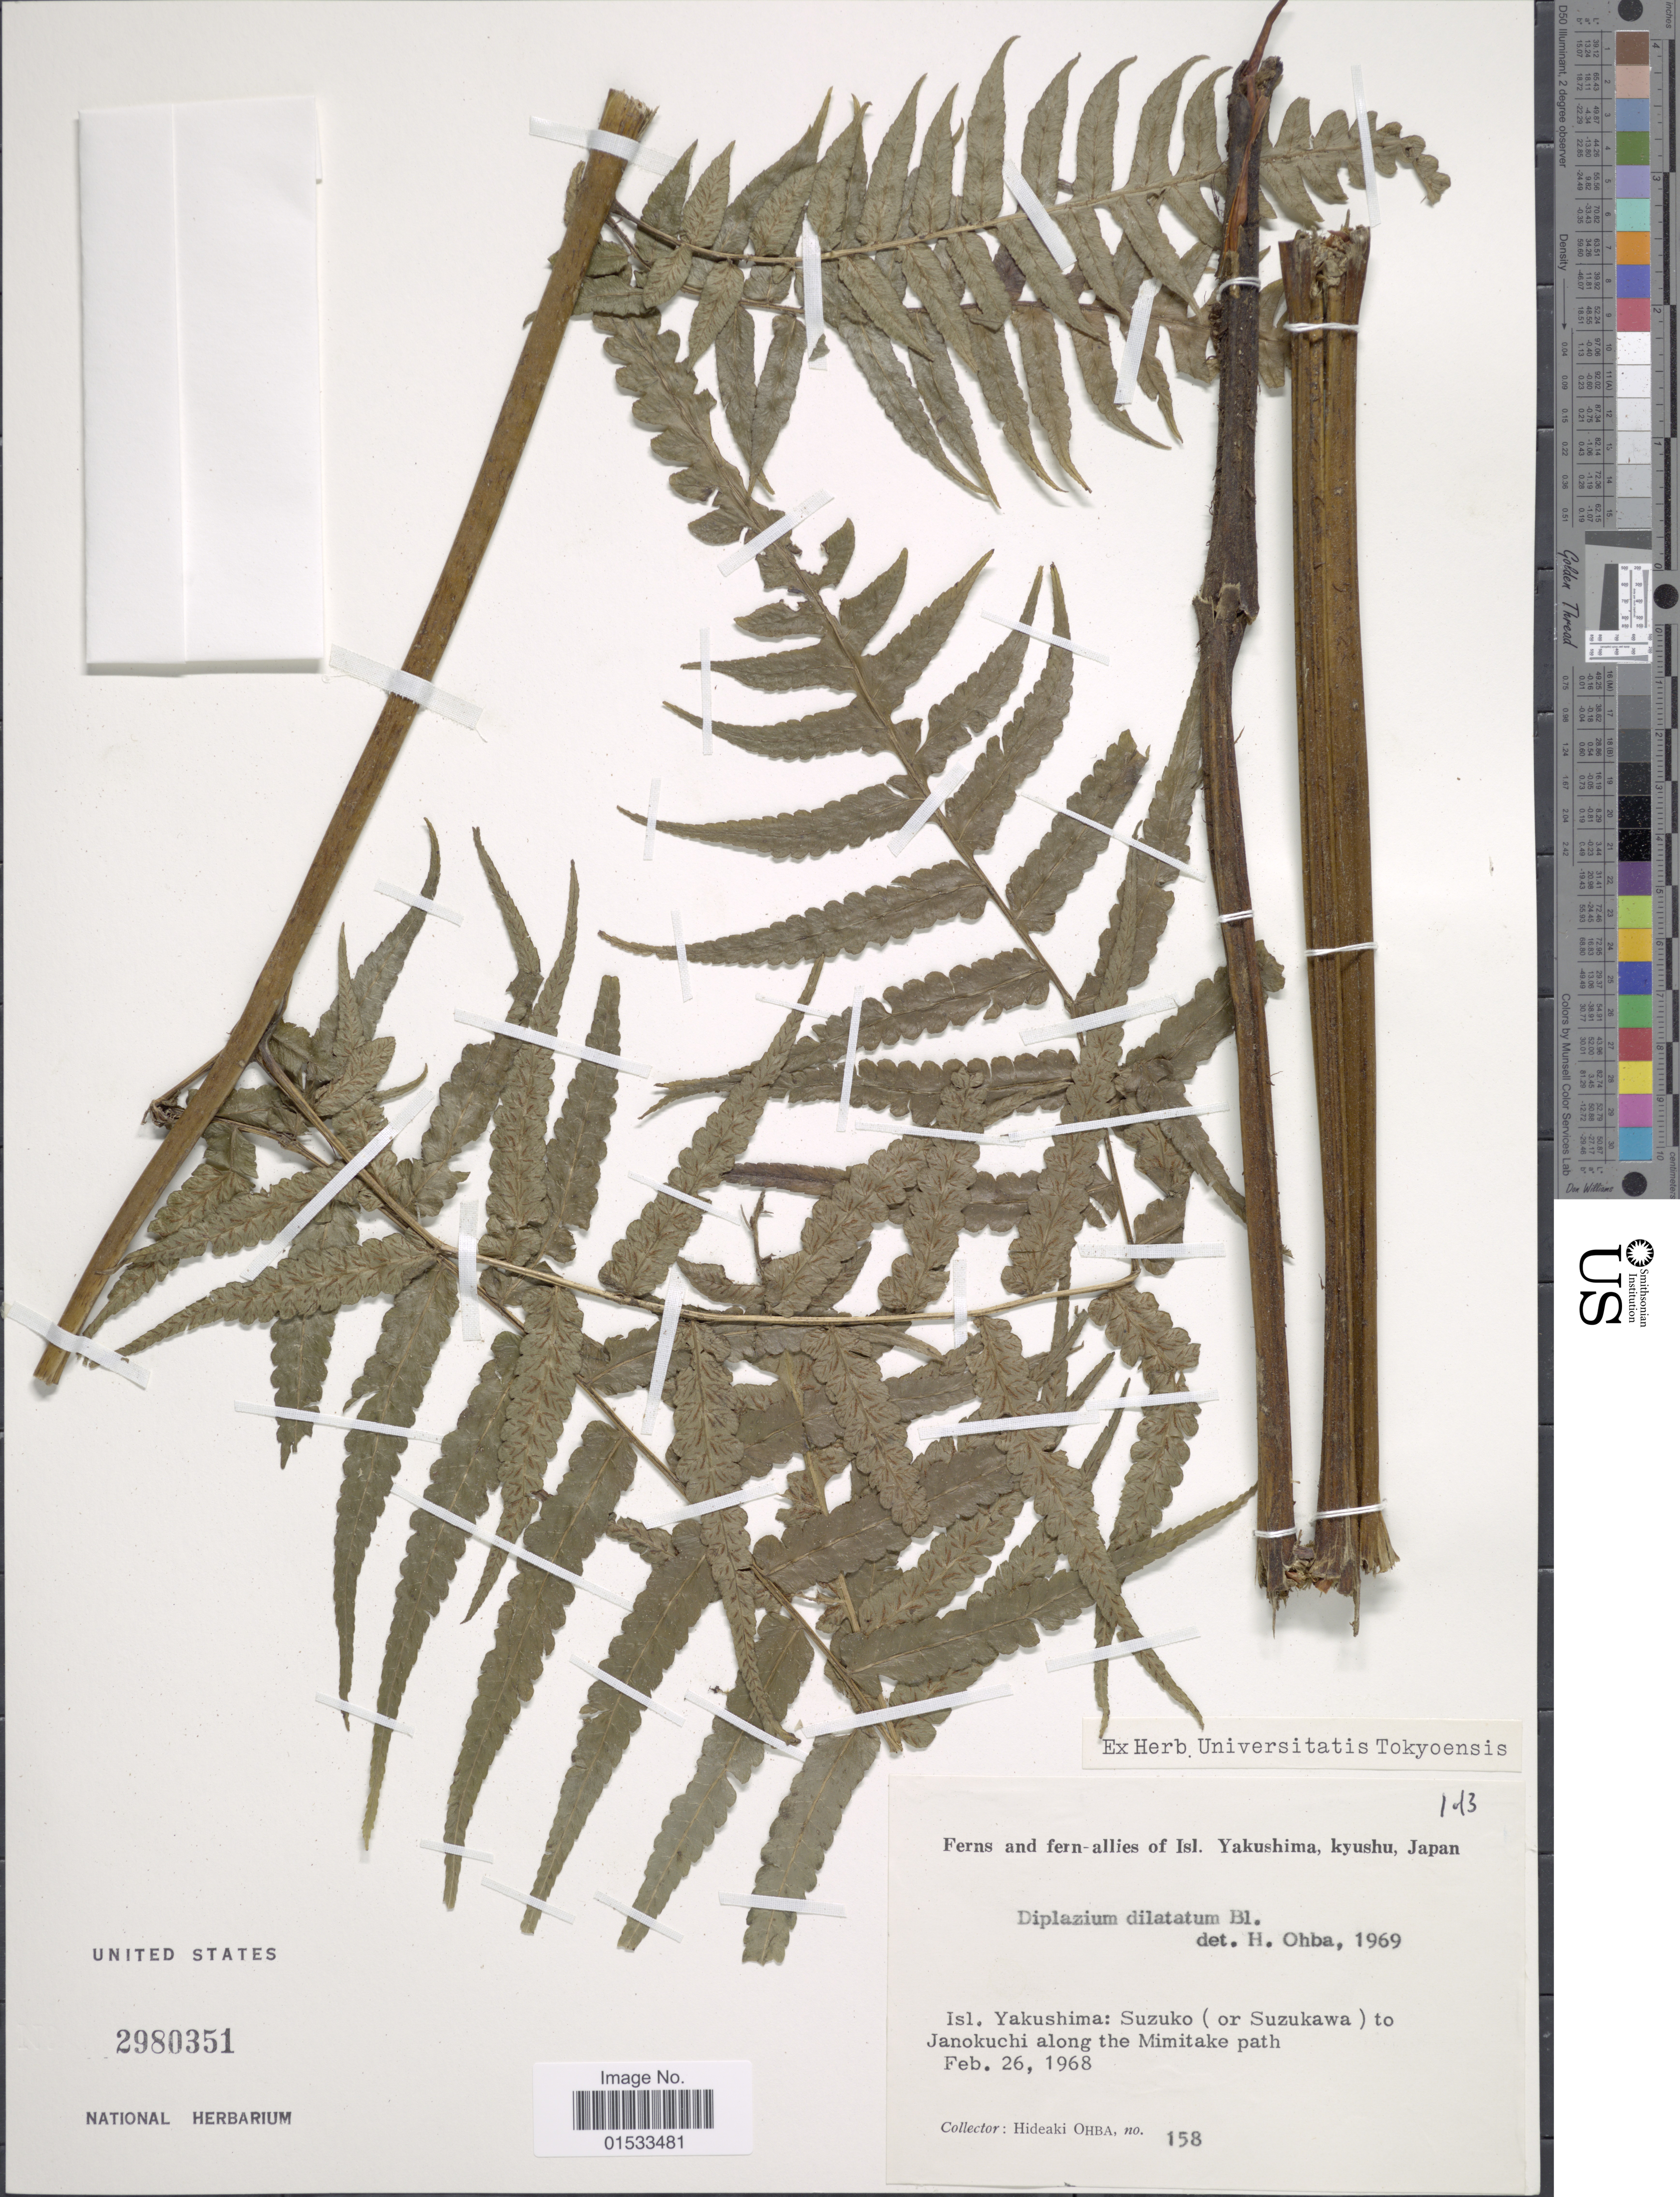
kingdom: Plantae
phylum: Tracheophyta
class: Polypodiopsida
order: Polypodiales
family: Athyriaceae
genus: Diplazium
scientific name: Diplazium dilatatum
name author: Blume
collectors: H. Ohba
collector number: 158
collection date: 1968-02-26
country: Japan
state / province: Kagosima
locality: Isl. Yakushima, Kyushu, Suzuko (or Suzukawa) to Janokuchi along the Mimitake path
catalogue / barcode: US 2980351